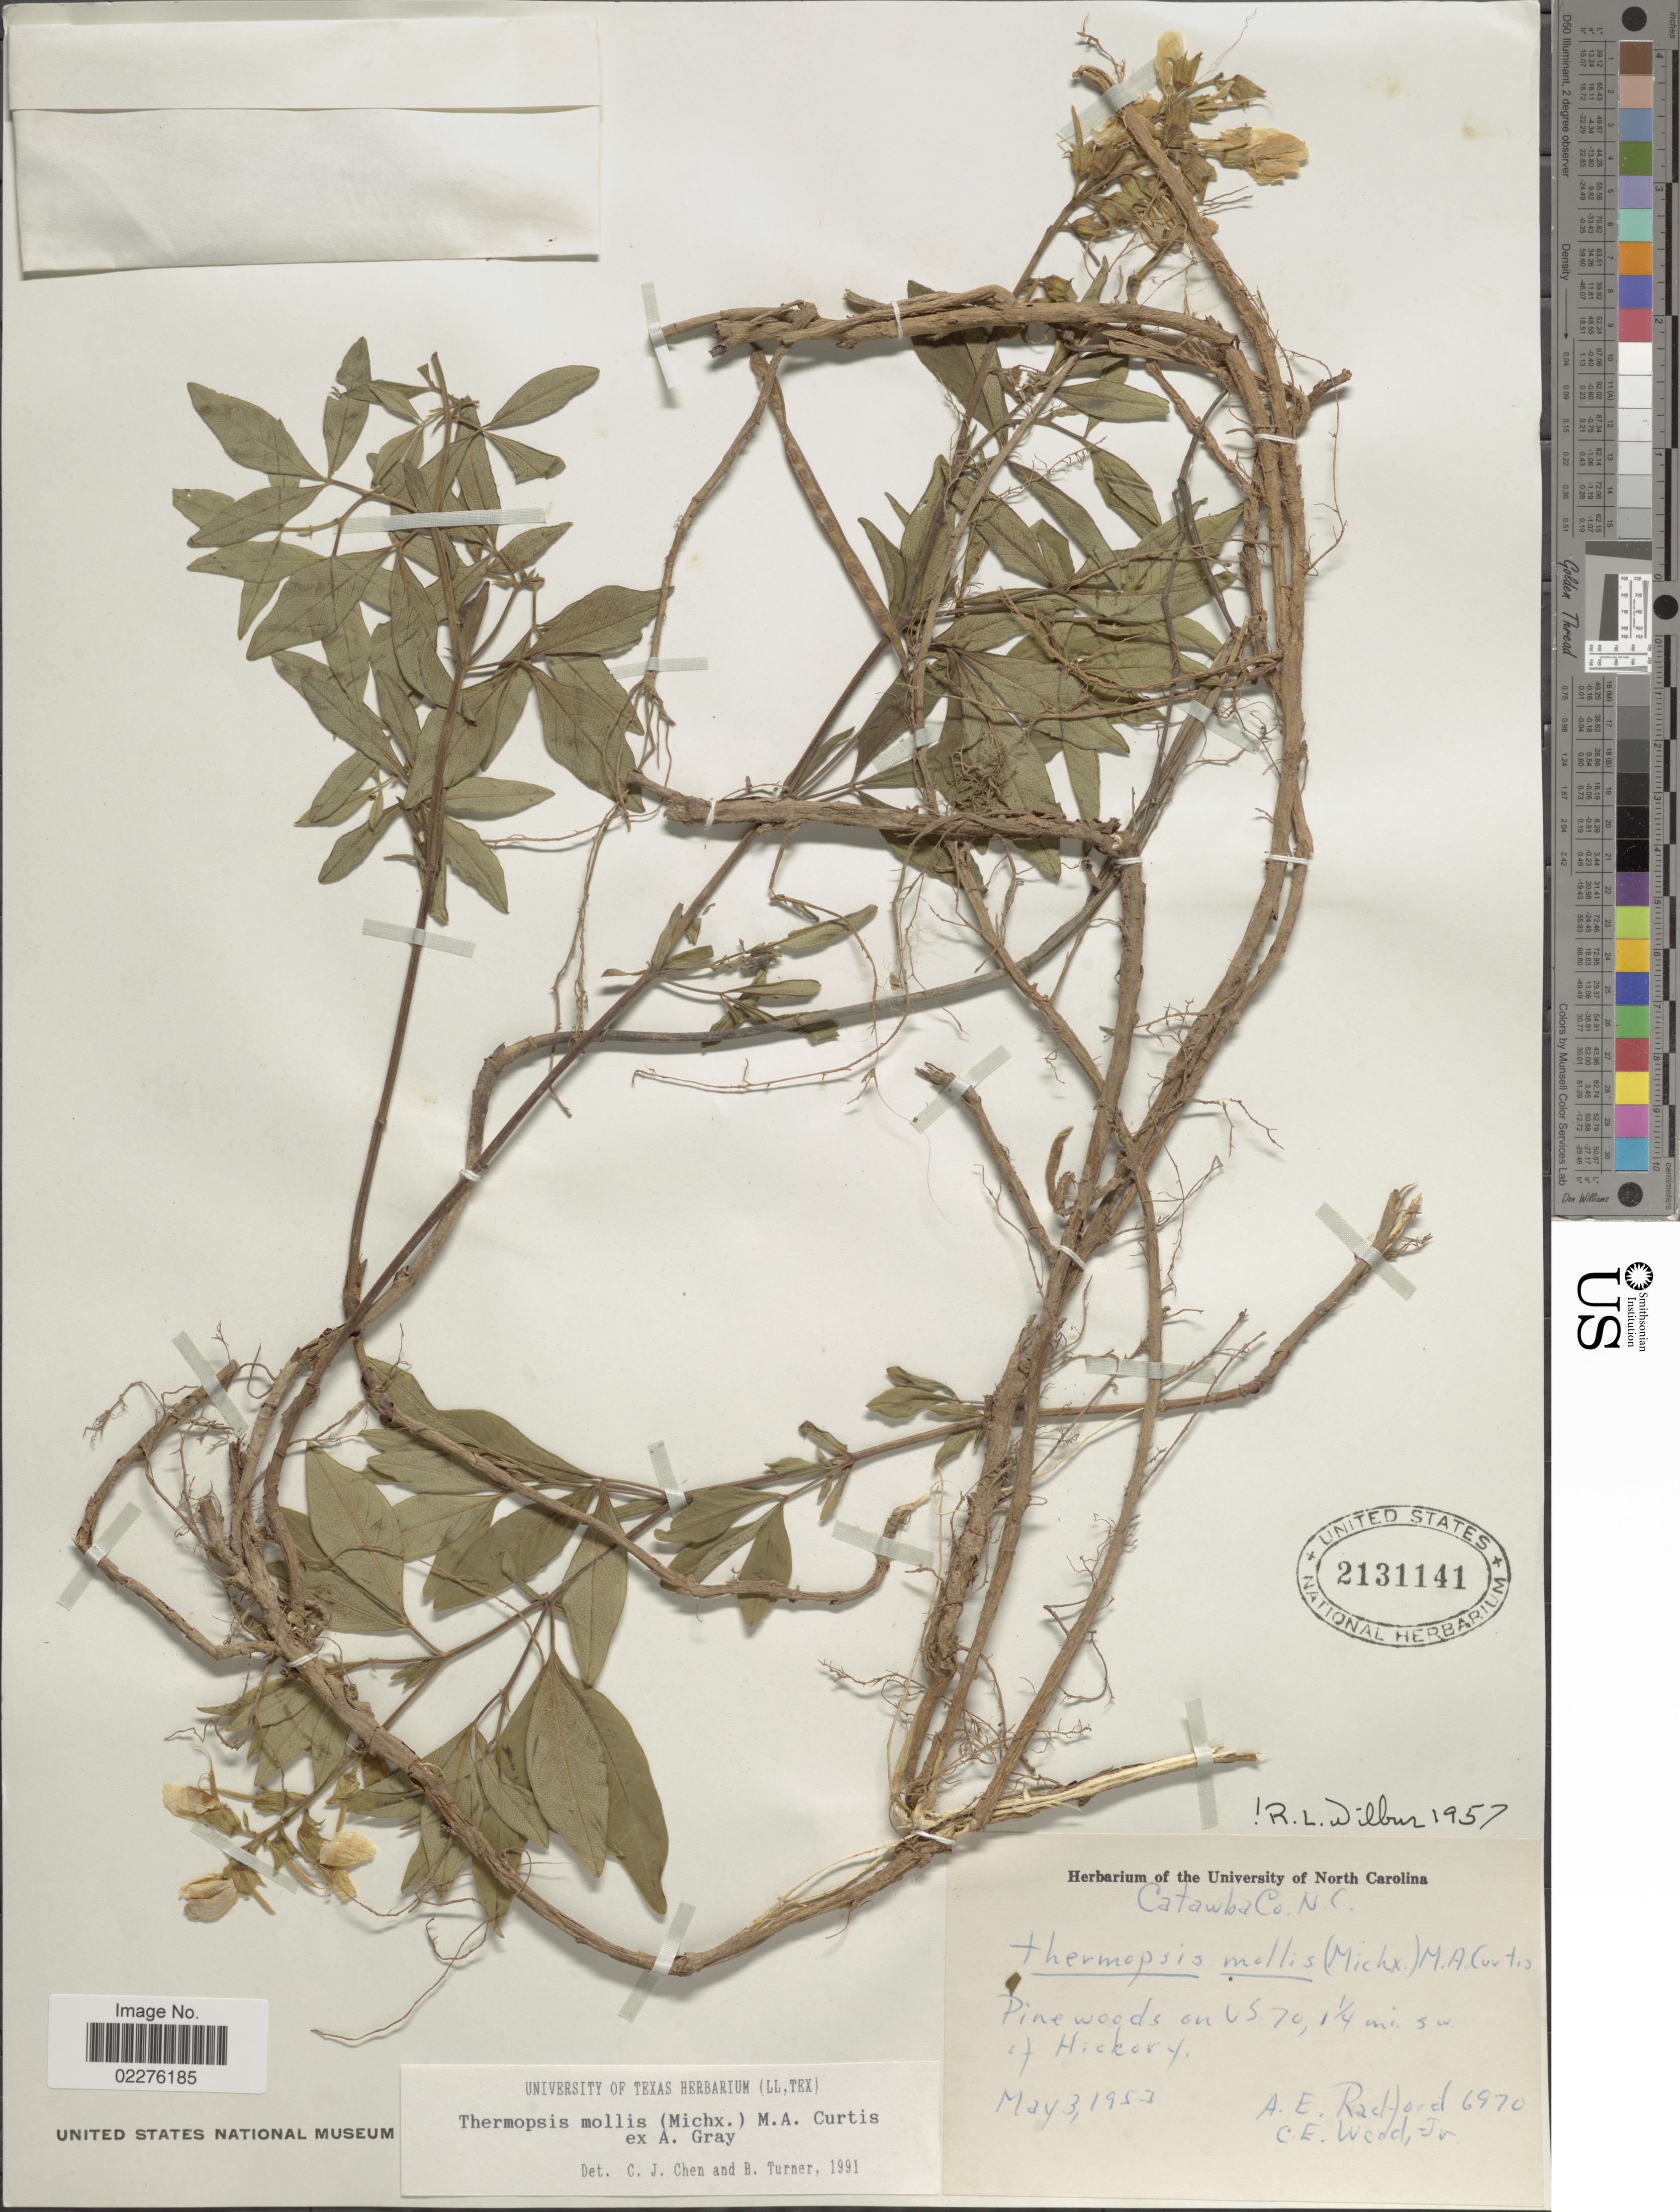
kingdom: Plantae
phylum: Tracheophyta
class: Magnoliopsida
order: Fabales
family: Fabaceae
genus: Thermopsis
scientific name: Thermopsis mollis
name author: (Michx.) M.A. Curtis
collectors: A. Redford & C. Wood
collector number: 6970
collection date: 1953-05-03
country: United States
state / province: North Carolina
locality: Catawba Co, Pine woods on VS 70, 1¼ mi sw. of Hickery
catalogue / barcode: US 2131141